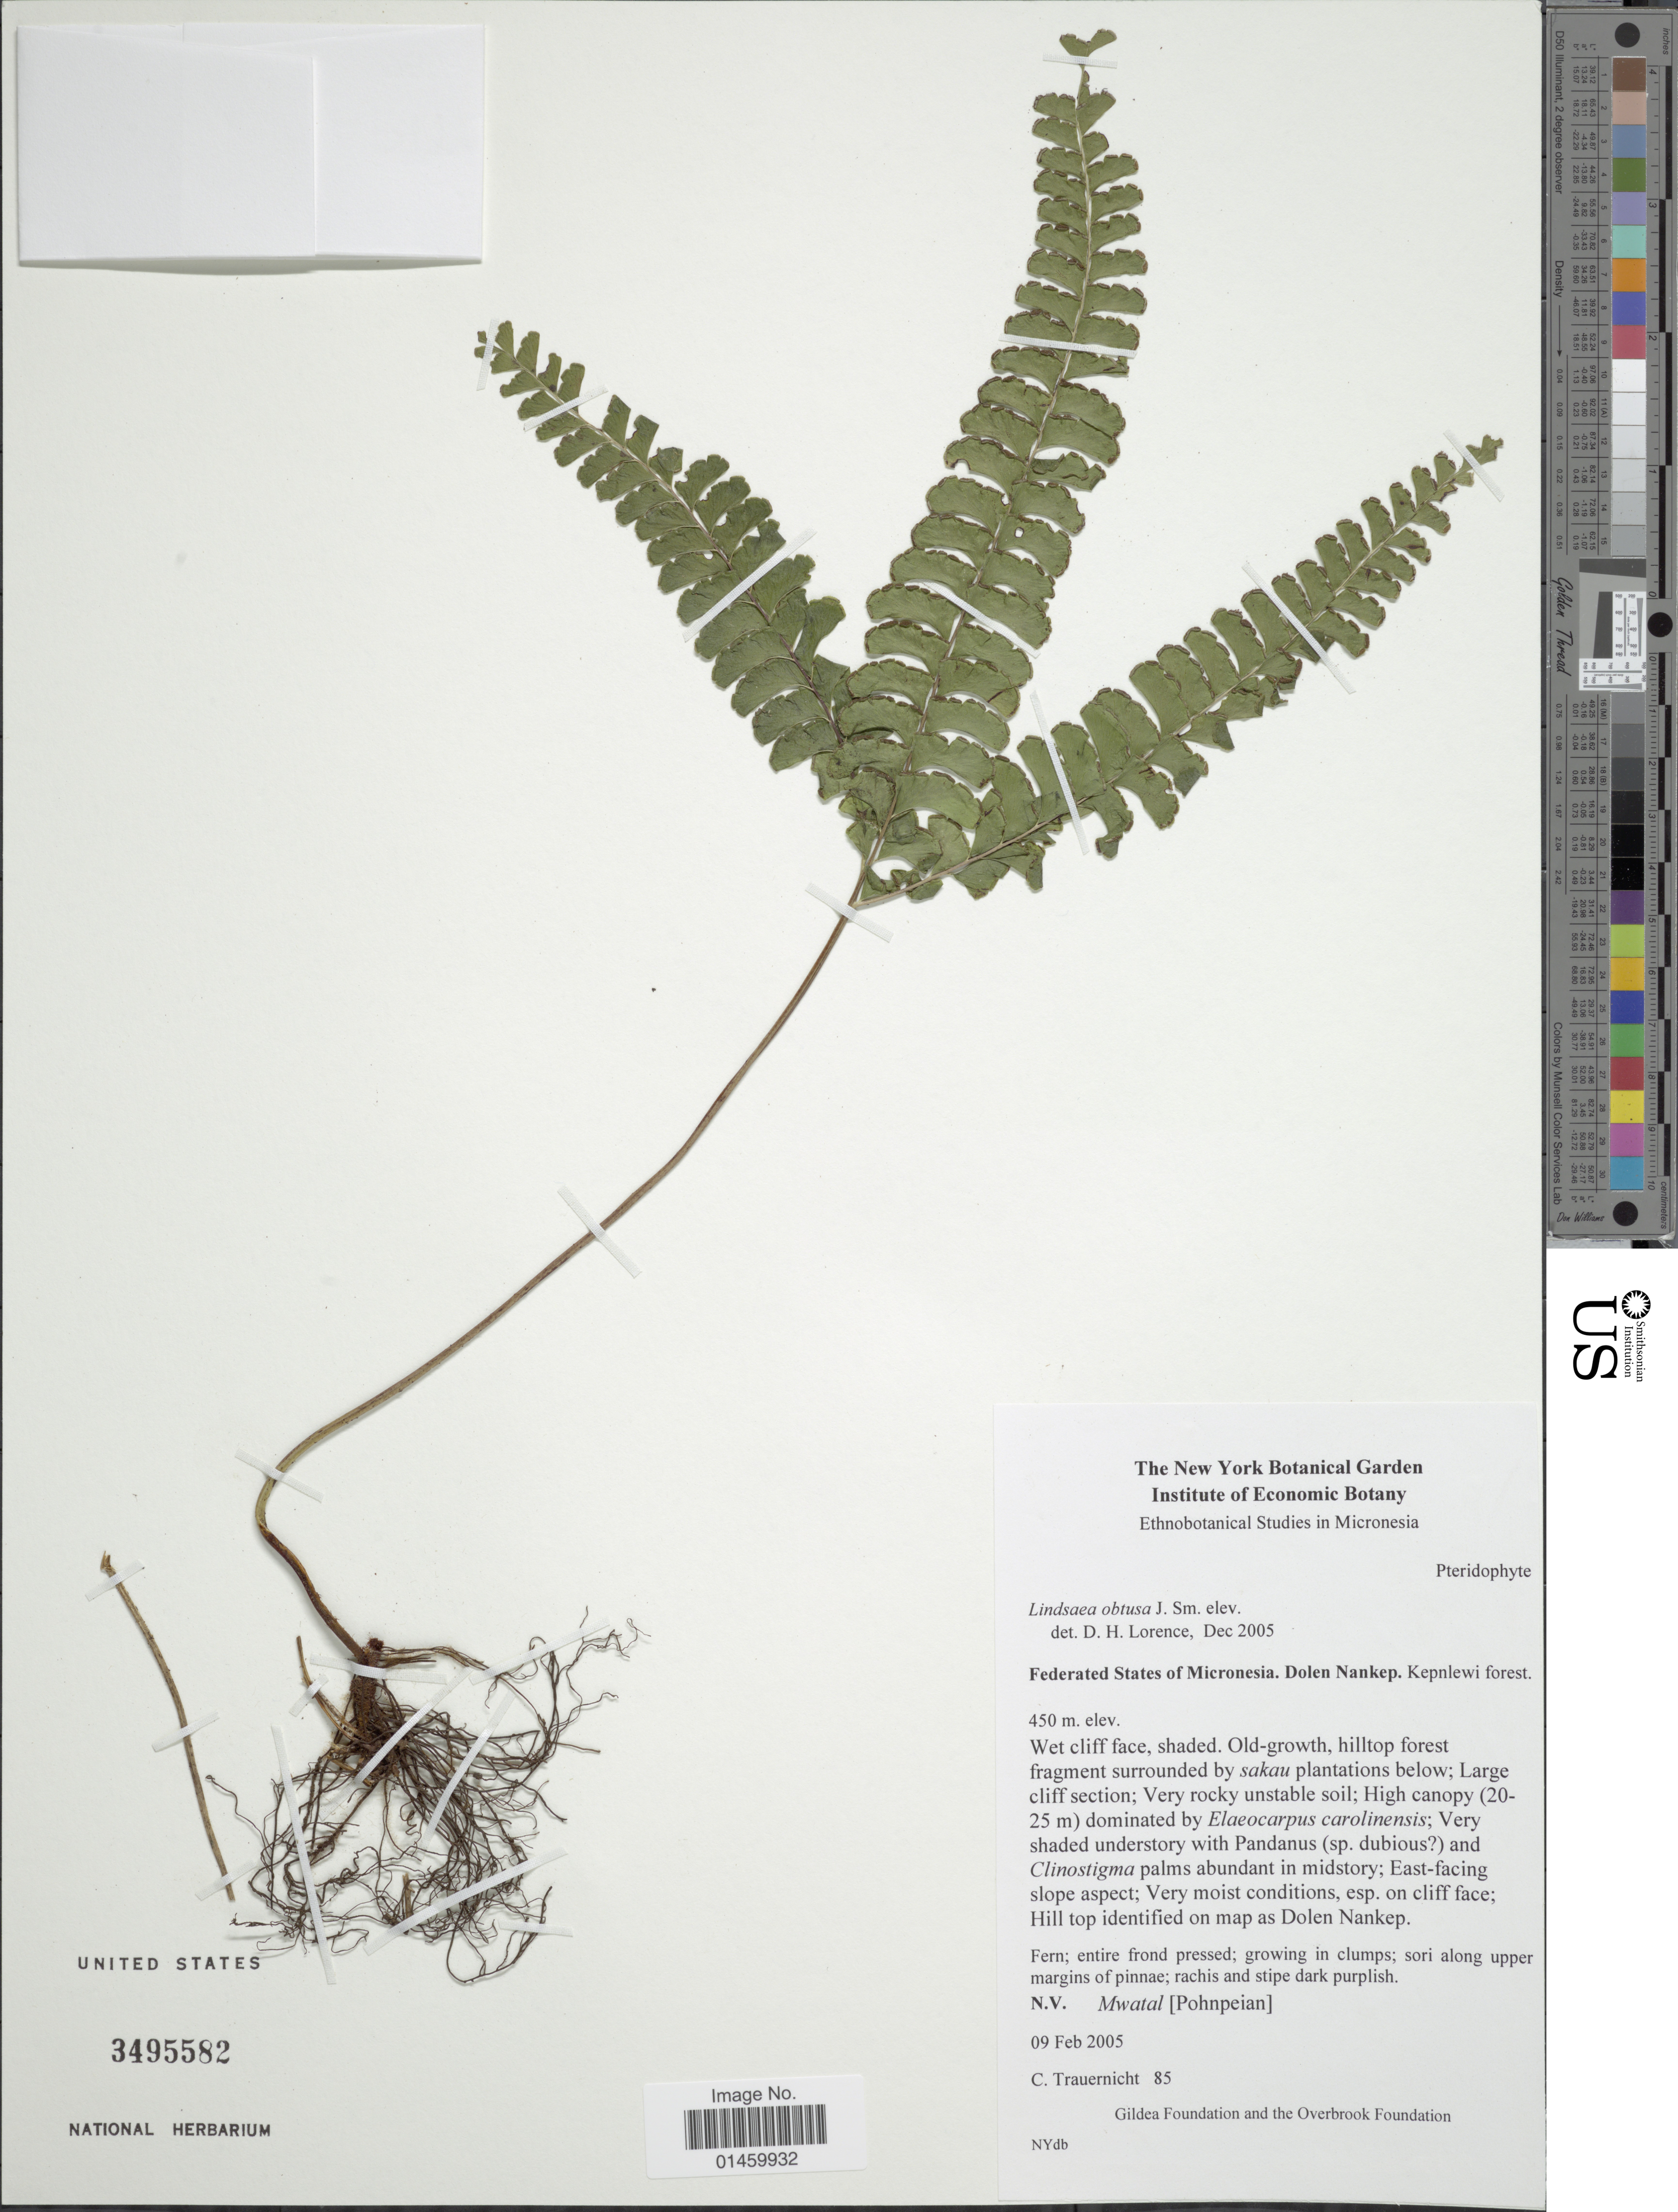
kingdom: Plantae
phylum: Tracheophyta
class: Polypodiopsida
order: Polypodiales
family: Lindsaeaceae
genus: Lindsaea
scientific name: Lindsaea obtusa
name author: J. Sm. ex Hook.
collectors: C. Trauernicht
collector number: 85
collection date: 2005-02-09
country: Micronesia, Federated States of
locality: Federated States of Micronesia. Dolen Nankep. Kepnlewi forest. N.V. Mwatal [Pohnpeian].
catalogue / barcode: US 3495582